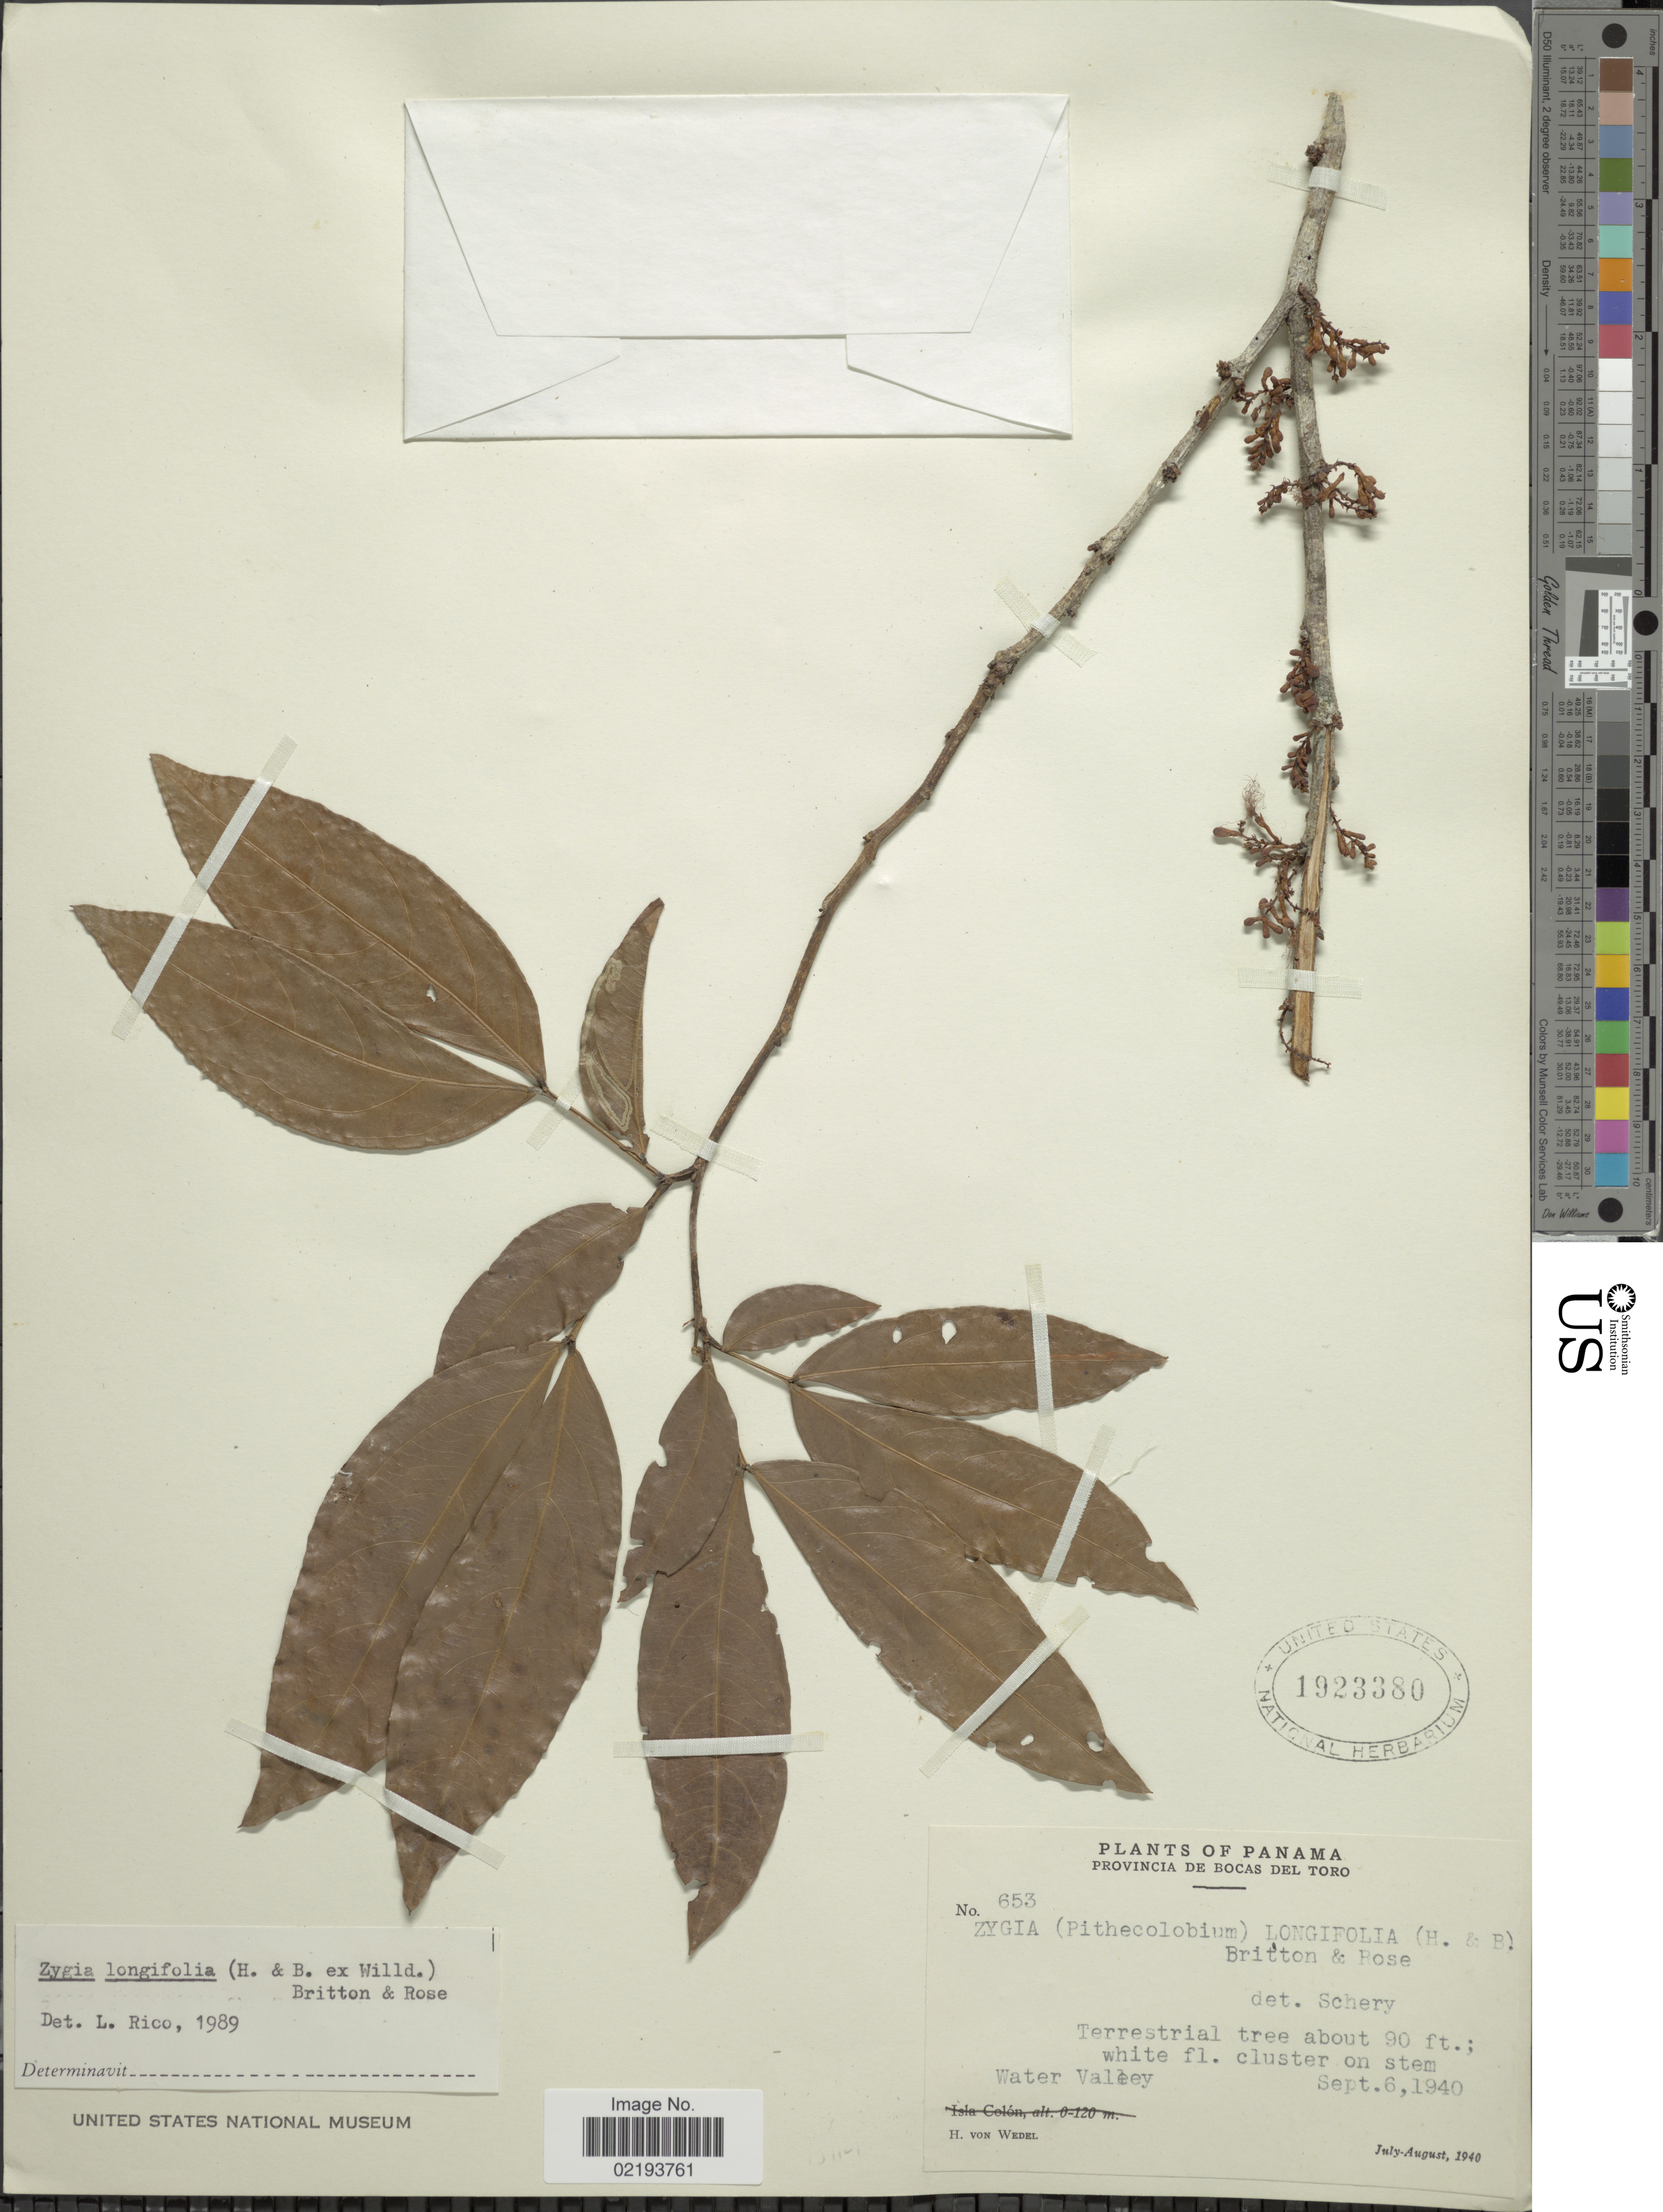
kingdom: Plantae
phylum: Tracheophyta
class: Magnoliopsida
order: Fabales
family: Fabaceae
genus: Zygia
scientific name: Zygia longifolia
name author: (Willd.) Britton & Rose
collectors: H. von Wedel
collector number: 653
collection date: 1940-07/1940-08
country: Panama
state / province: Bocas del Toro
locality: Water Valley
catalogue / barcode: US 1923380